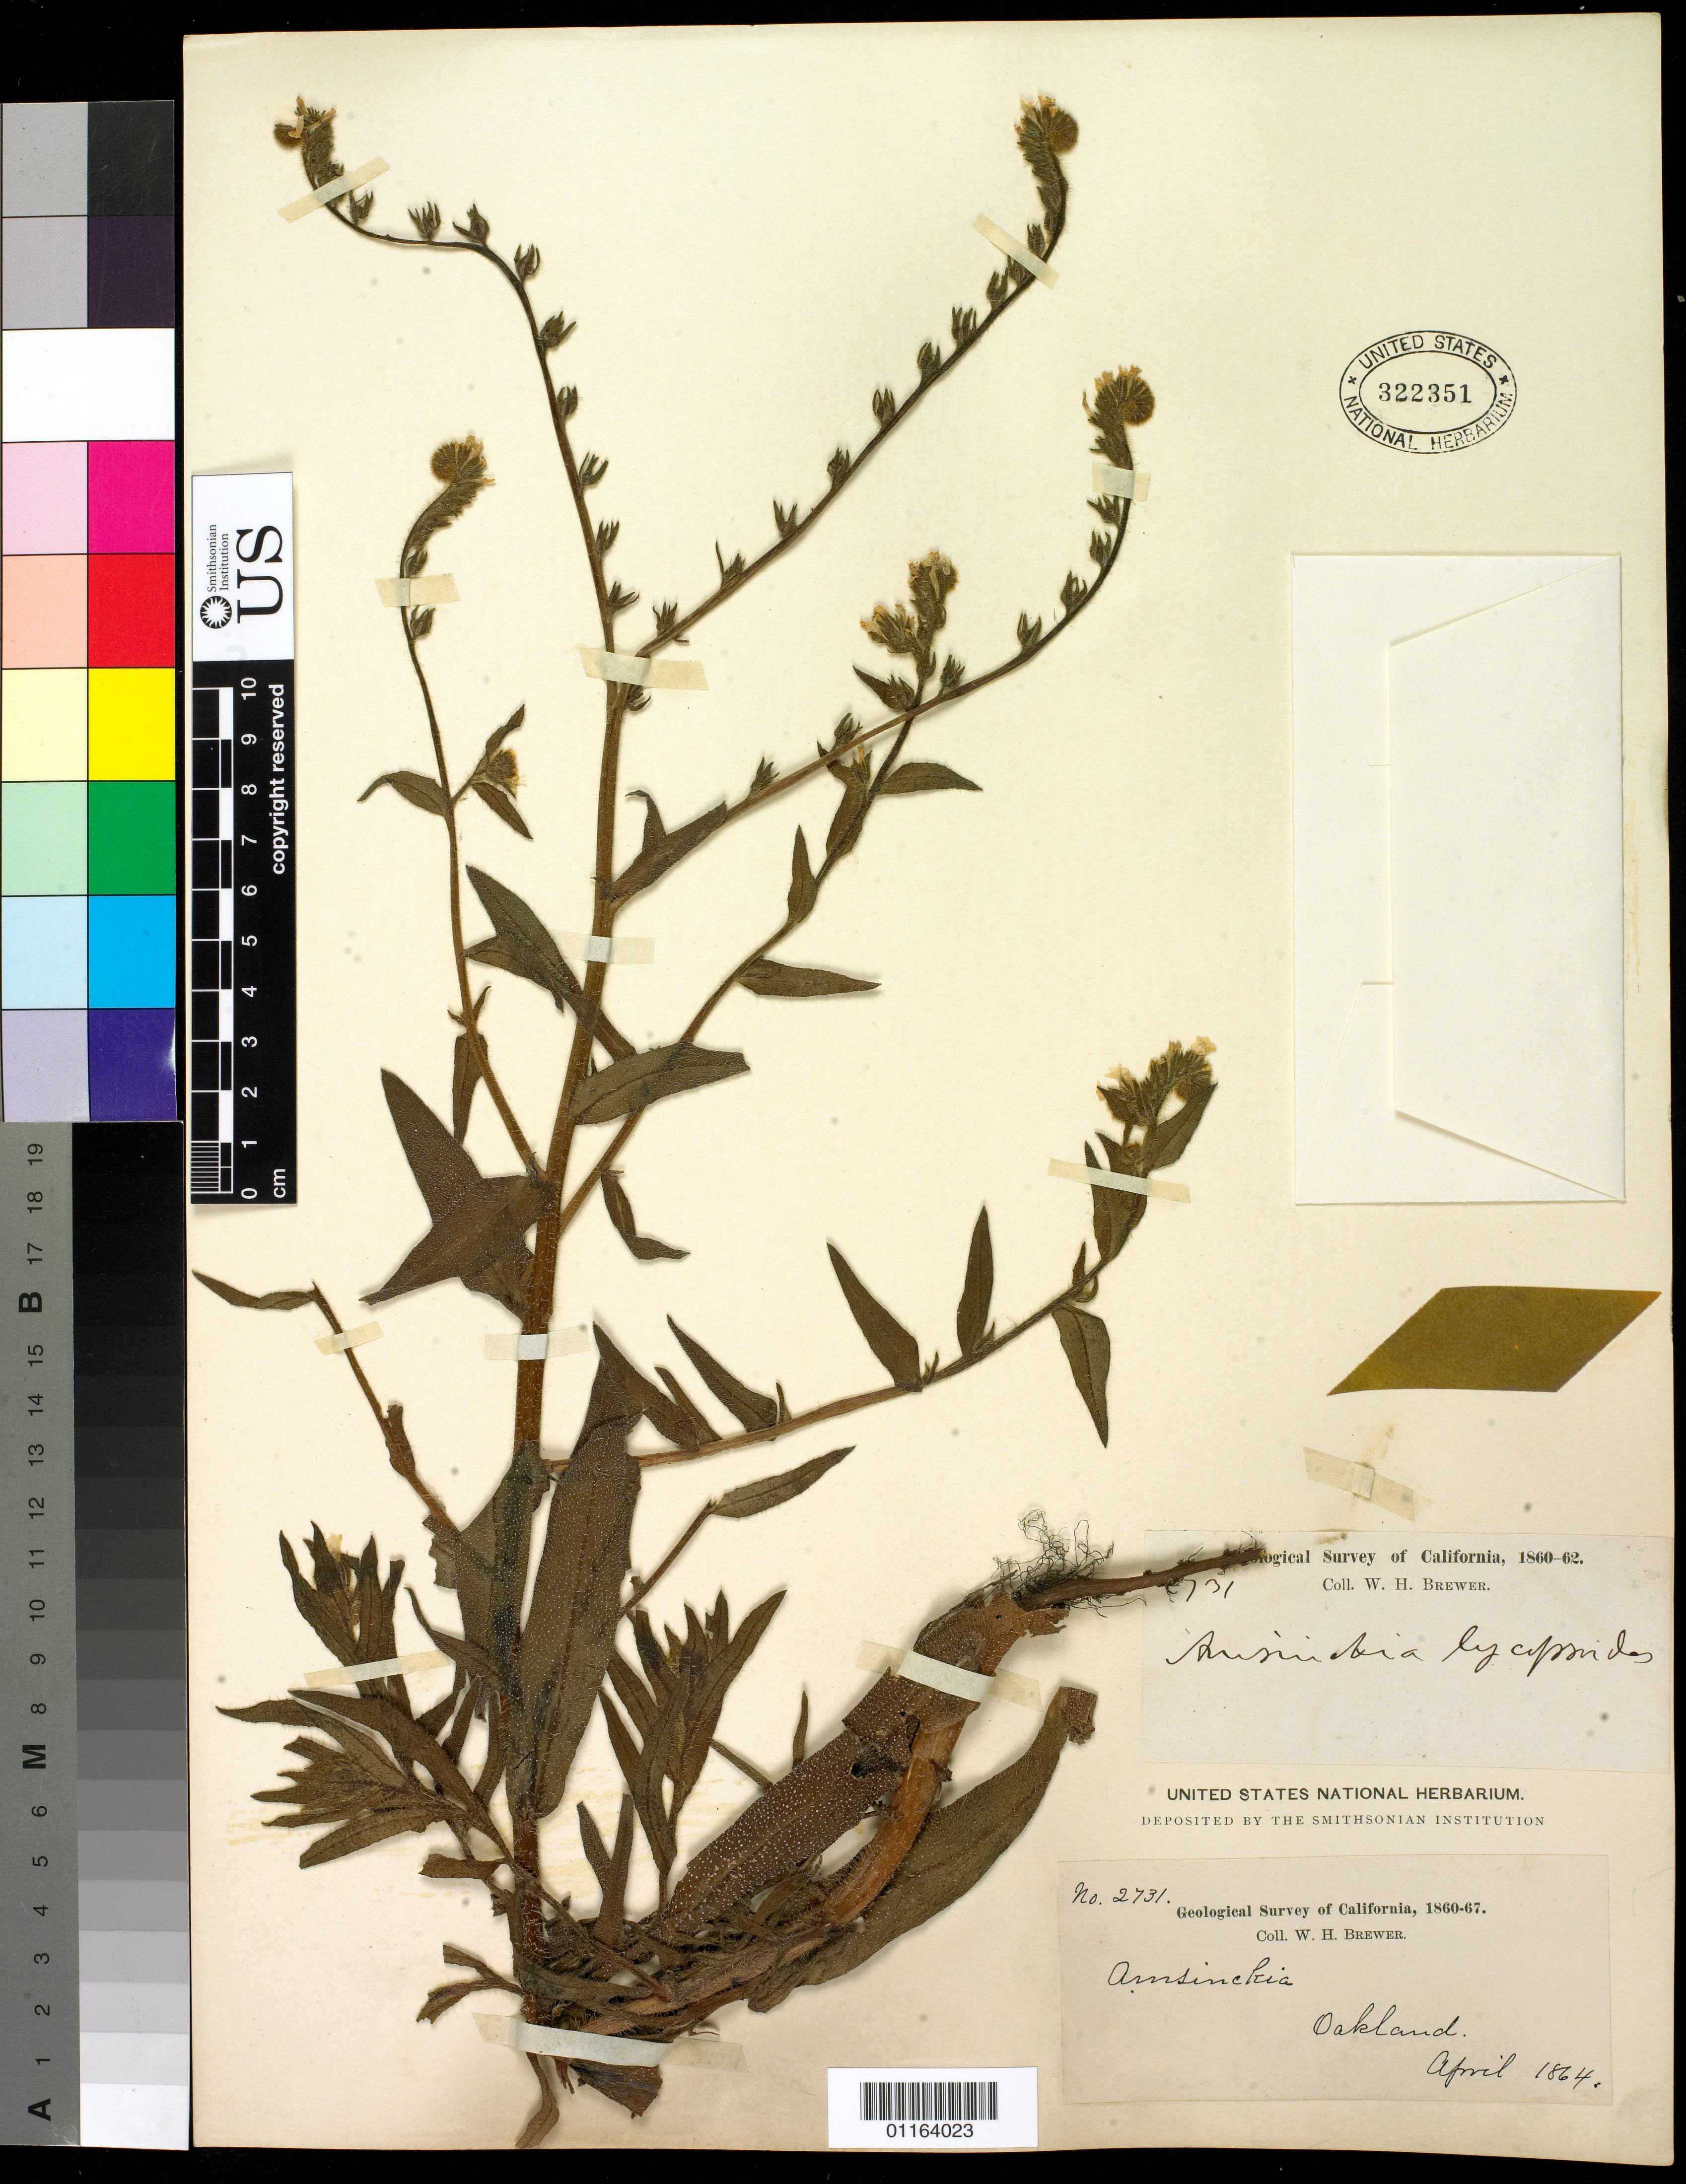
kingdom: Plantae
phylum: Tracheophyta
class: Magnoliopsida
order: Boraginales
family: Boraginaceae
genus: Amsinckia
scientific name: Amsinckia lycopsoides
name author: Lehm.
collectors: W. H. Brewer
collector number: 2731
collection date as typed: Apr 1864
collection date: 1864-04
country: United States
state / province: California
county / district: Alameda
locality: Oakland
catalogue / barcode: US 322351